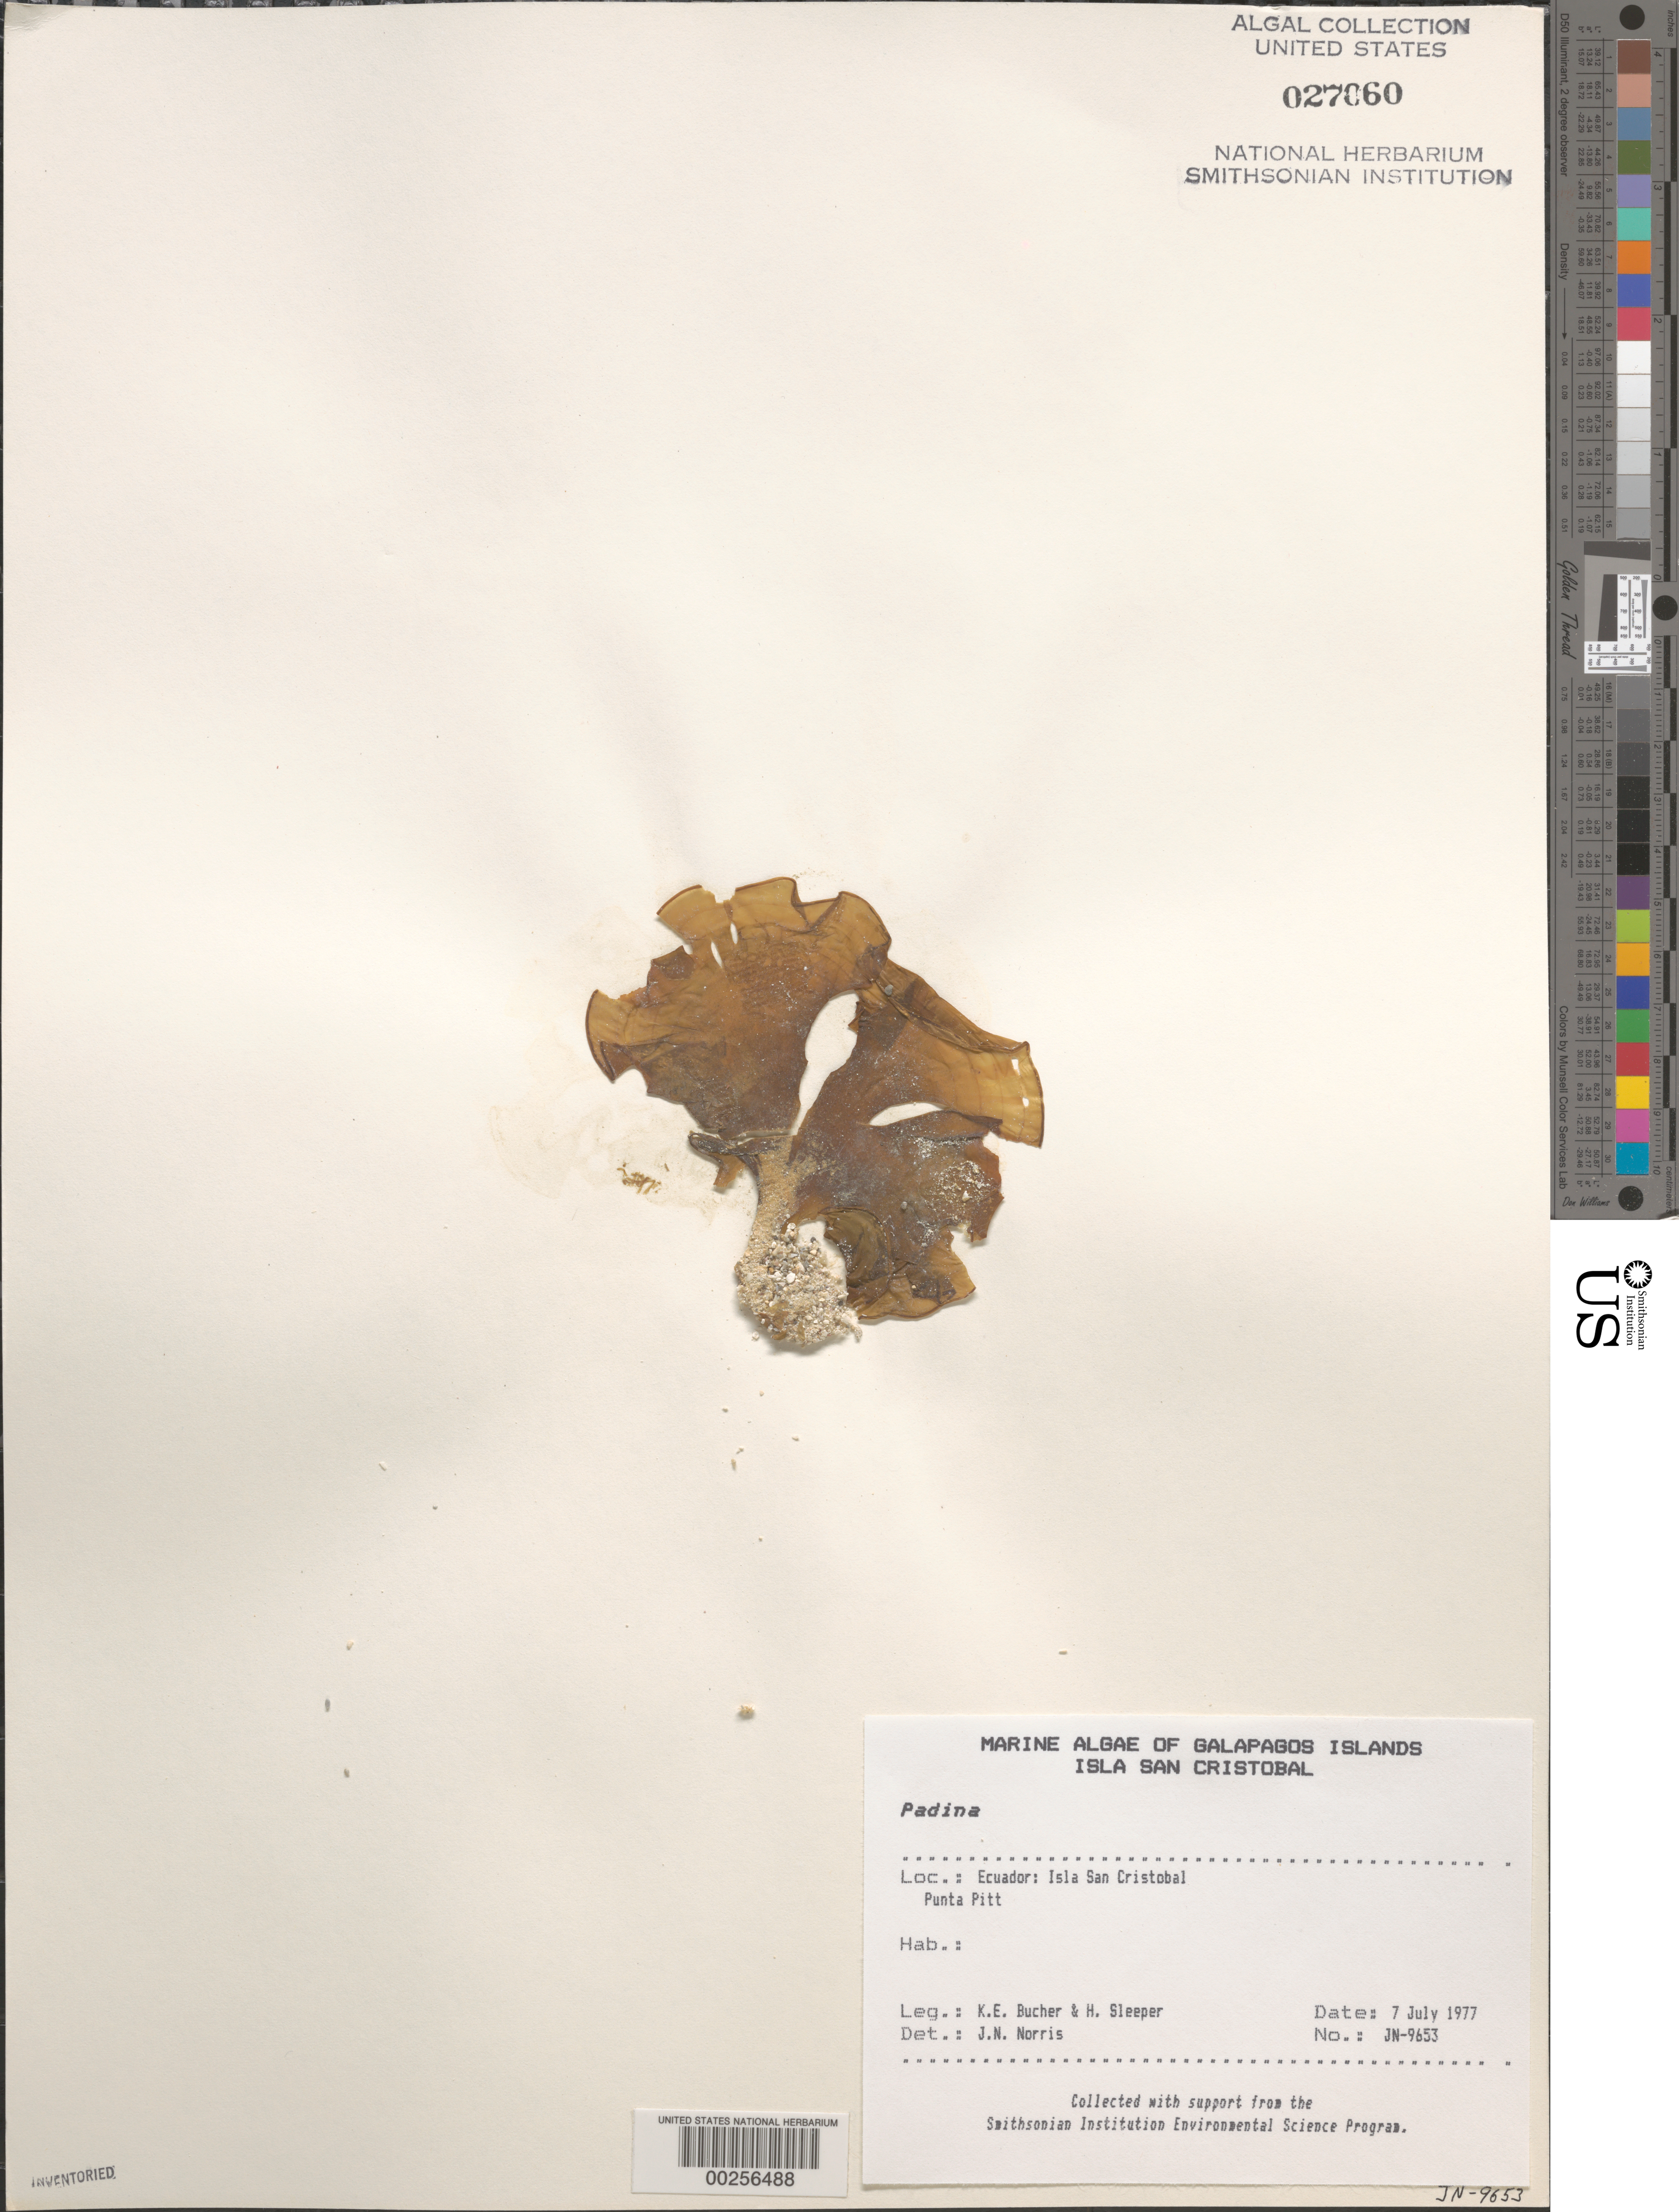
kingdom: Chromista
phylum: Ochrophyta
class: Phaeophyceae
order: Dictyotales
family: Dictyotaceae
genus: Padina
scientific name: Padina sp.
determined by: Norris, James N.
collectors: K. E. Bucher & H. Sleeper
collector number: Jn-9653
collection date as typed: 07 Jul 1977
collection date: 1977-07-07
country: Ecuador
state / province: Colón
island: San Cristóbal [Chatham]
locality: Punta Pitt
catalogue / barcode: US 27060